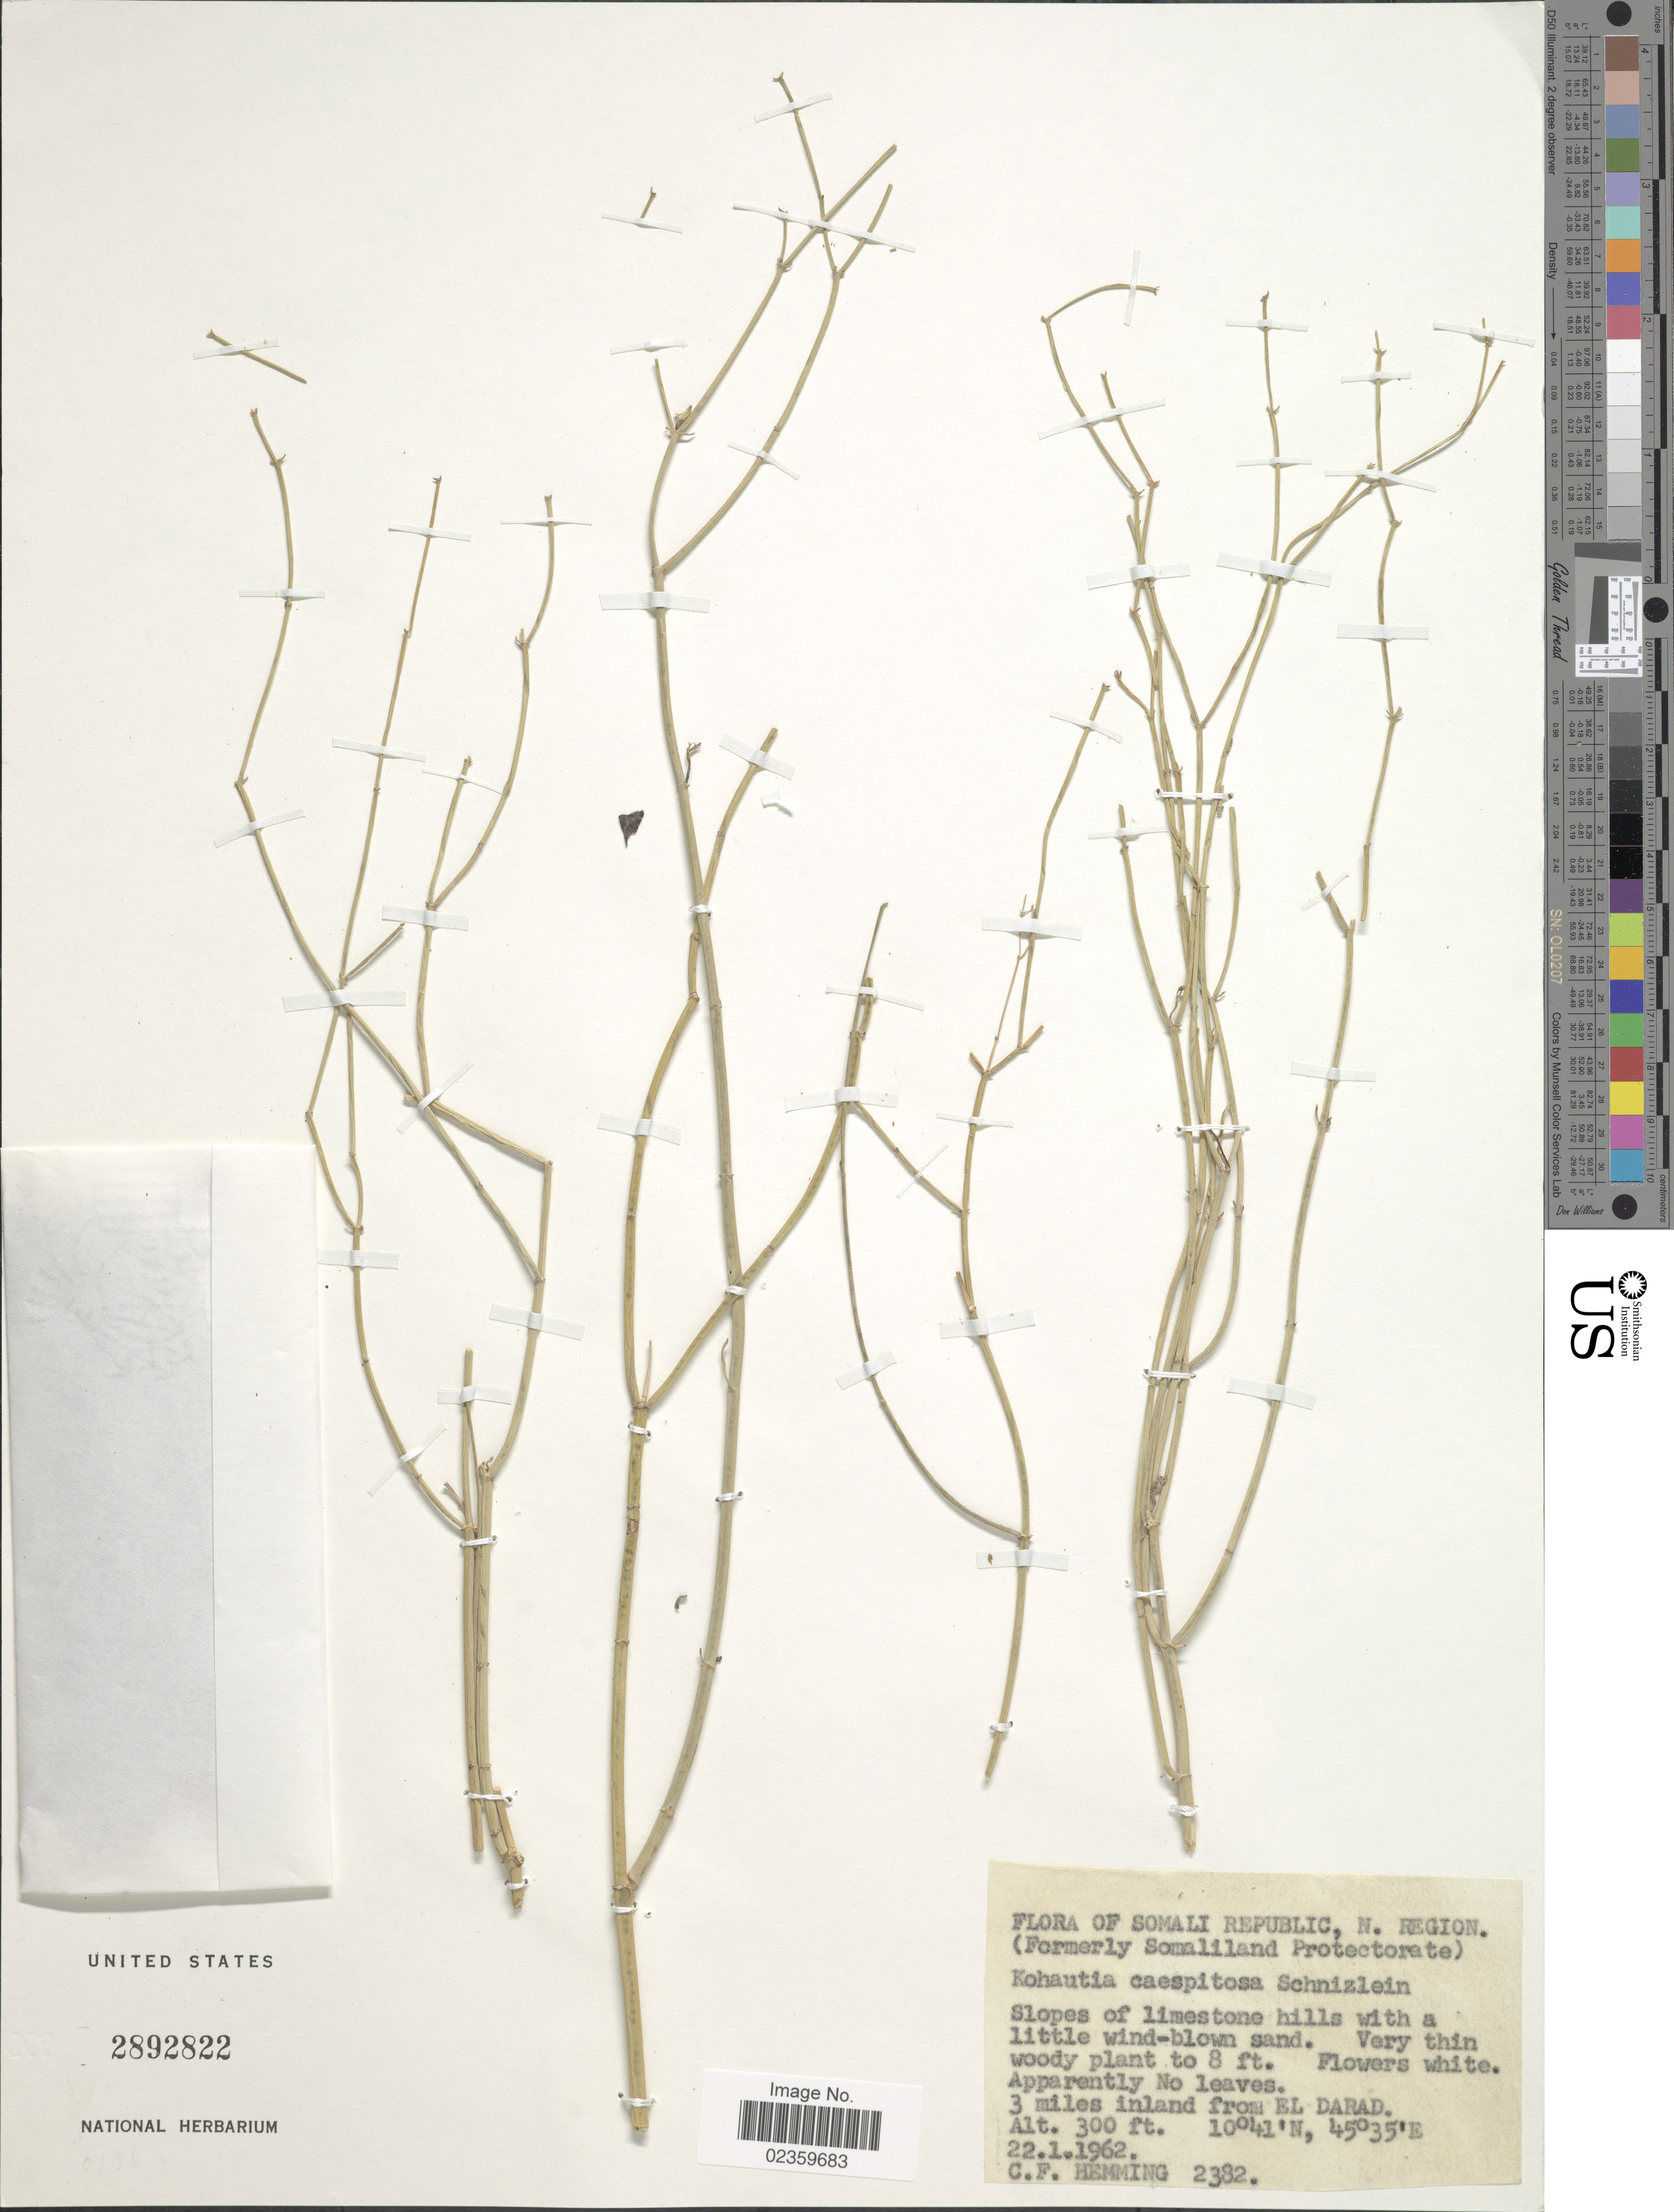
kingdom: Plantae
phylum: Tracheophyta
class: Magnoliopsida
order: Gentianales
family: Rubiaceae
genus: Kohautia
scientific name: Kohautia caespitosa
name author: Schnizl.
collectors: C. Hemming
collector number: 2382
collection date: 1962-01-22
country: Ethiopia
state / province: Somali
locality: N. Region, 3 miles inland from El Darad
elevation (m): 91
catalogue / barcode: US 2892822